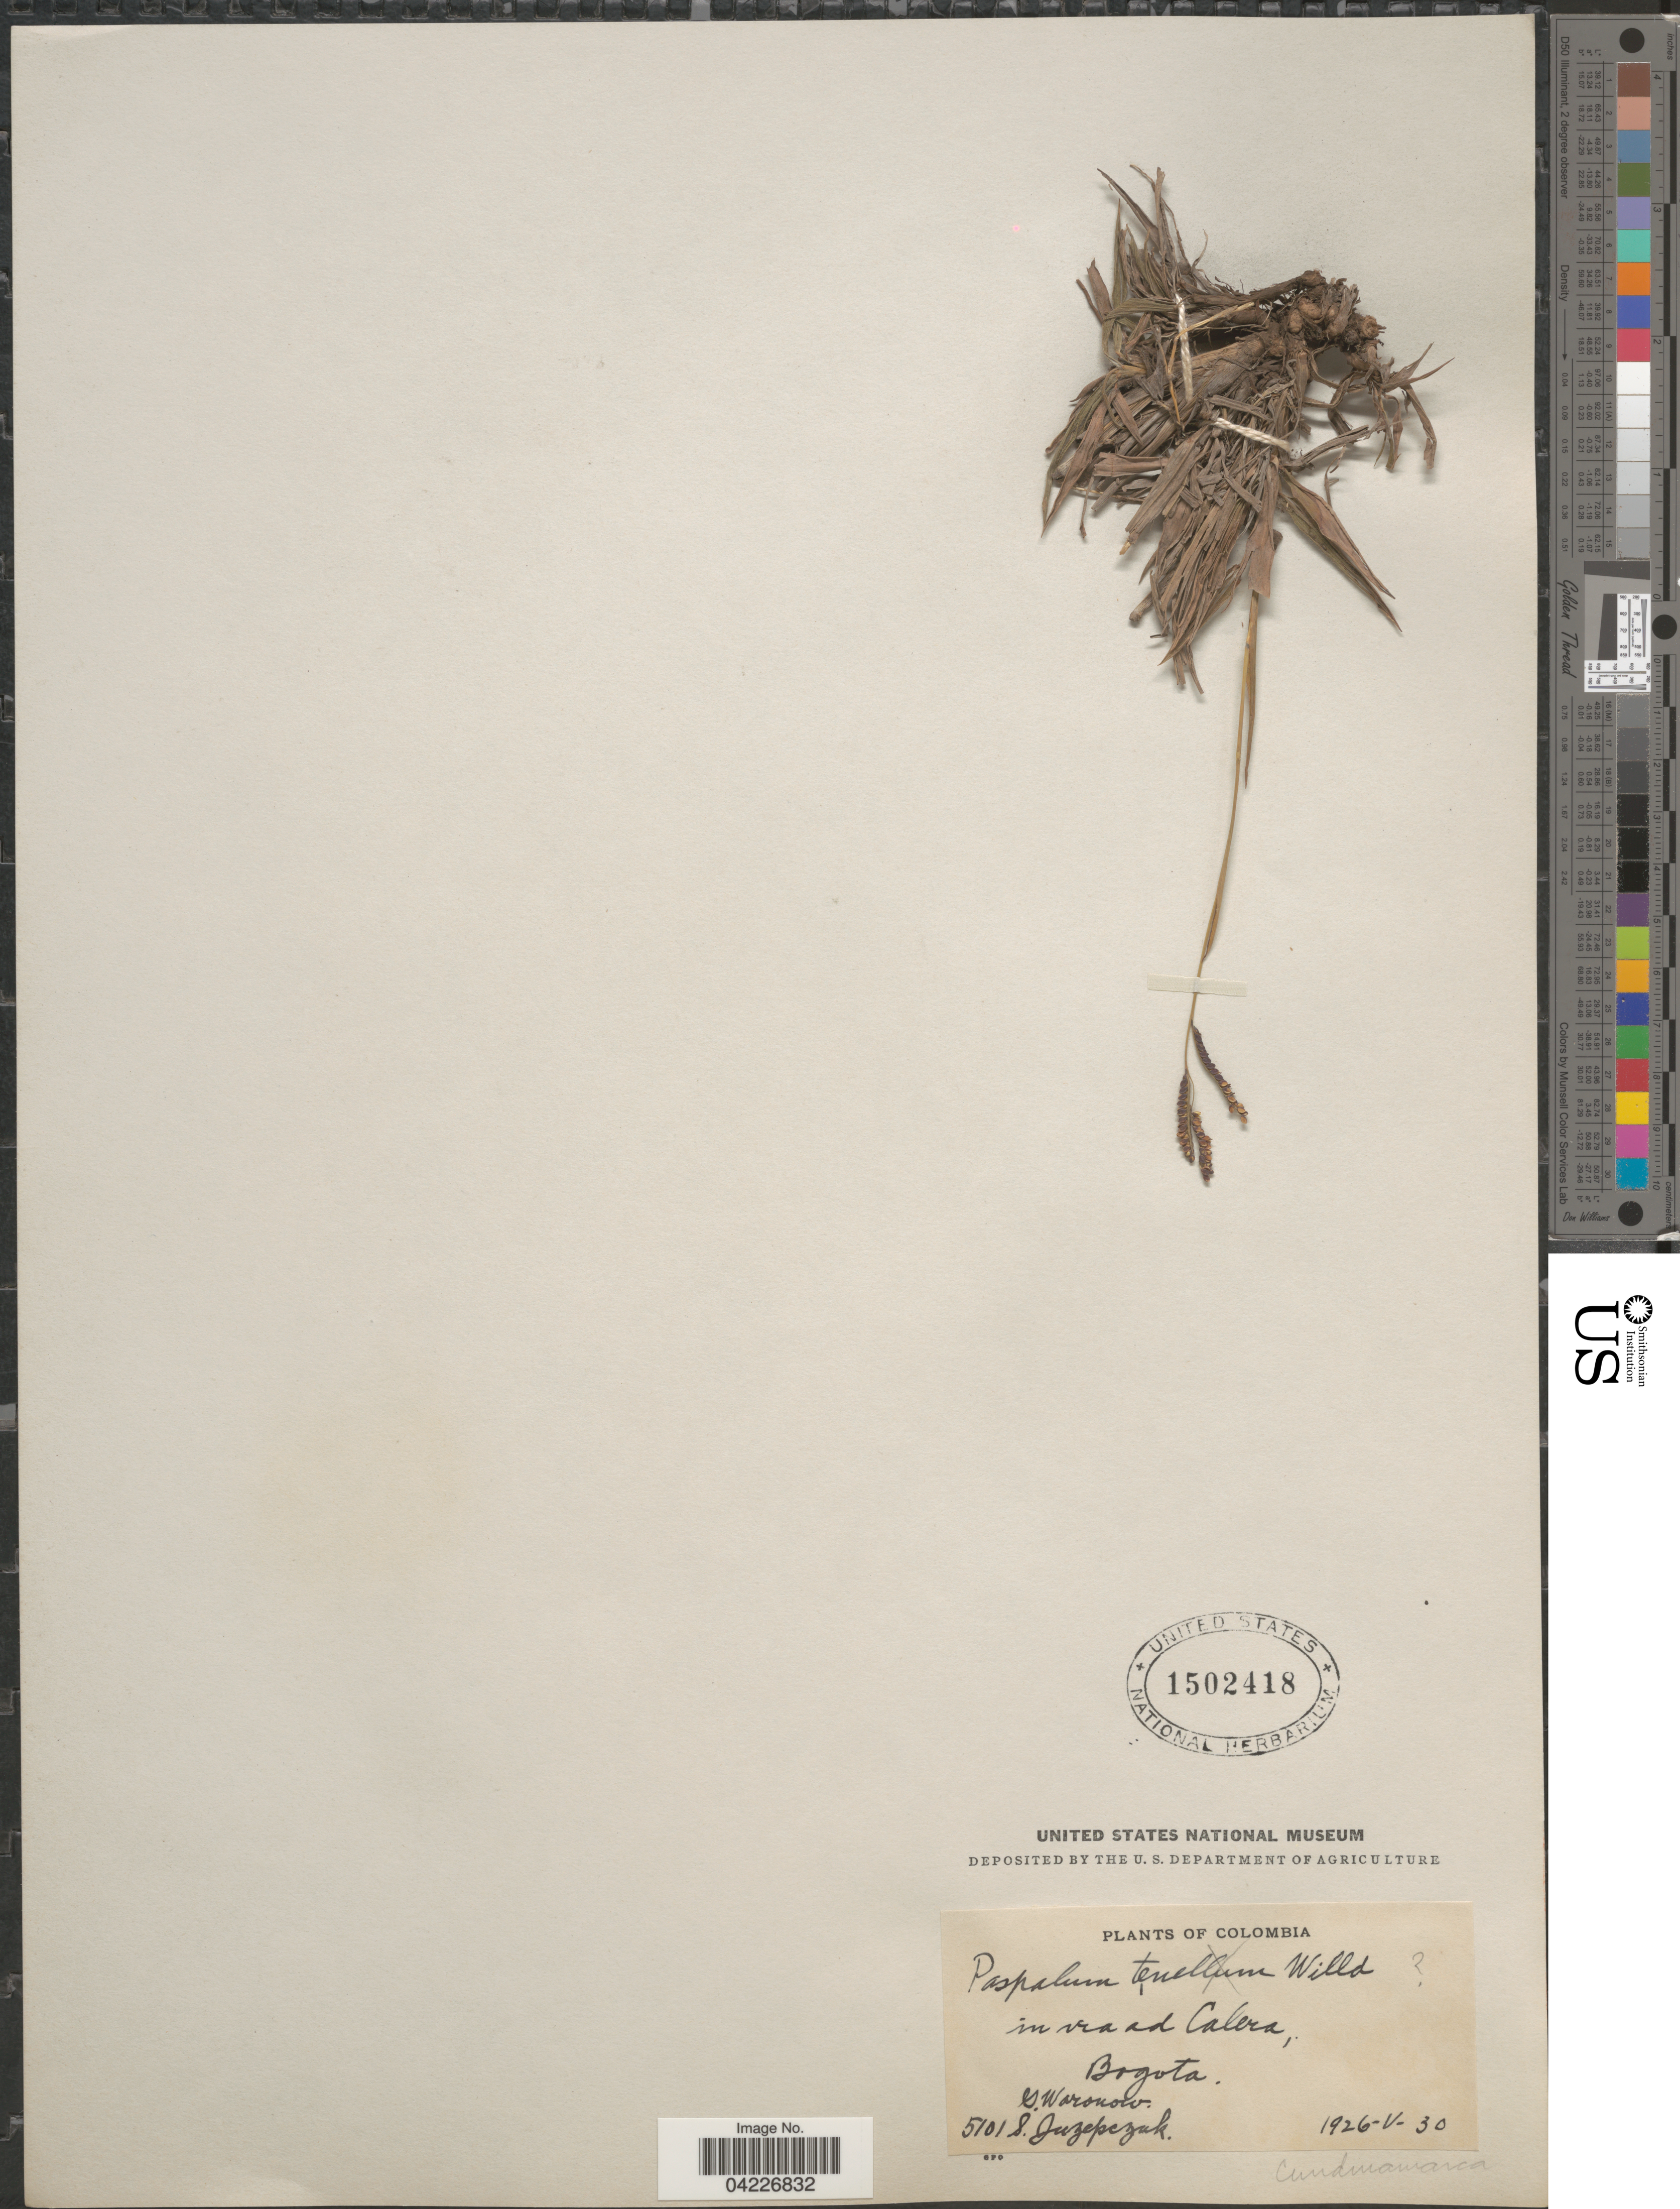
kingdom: Plantae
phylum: Tracheophyta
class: Liliopsida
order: Poales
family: Poaceae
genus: Paspalum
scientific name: Paspalum sp.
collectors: G. Woronow & S. Juzepczak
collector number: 5101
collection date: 1926-05-30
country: Colombia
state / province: Cundinamarca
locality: In vía ad Calera, Bogota.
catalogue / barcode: US 1502418